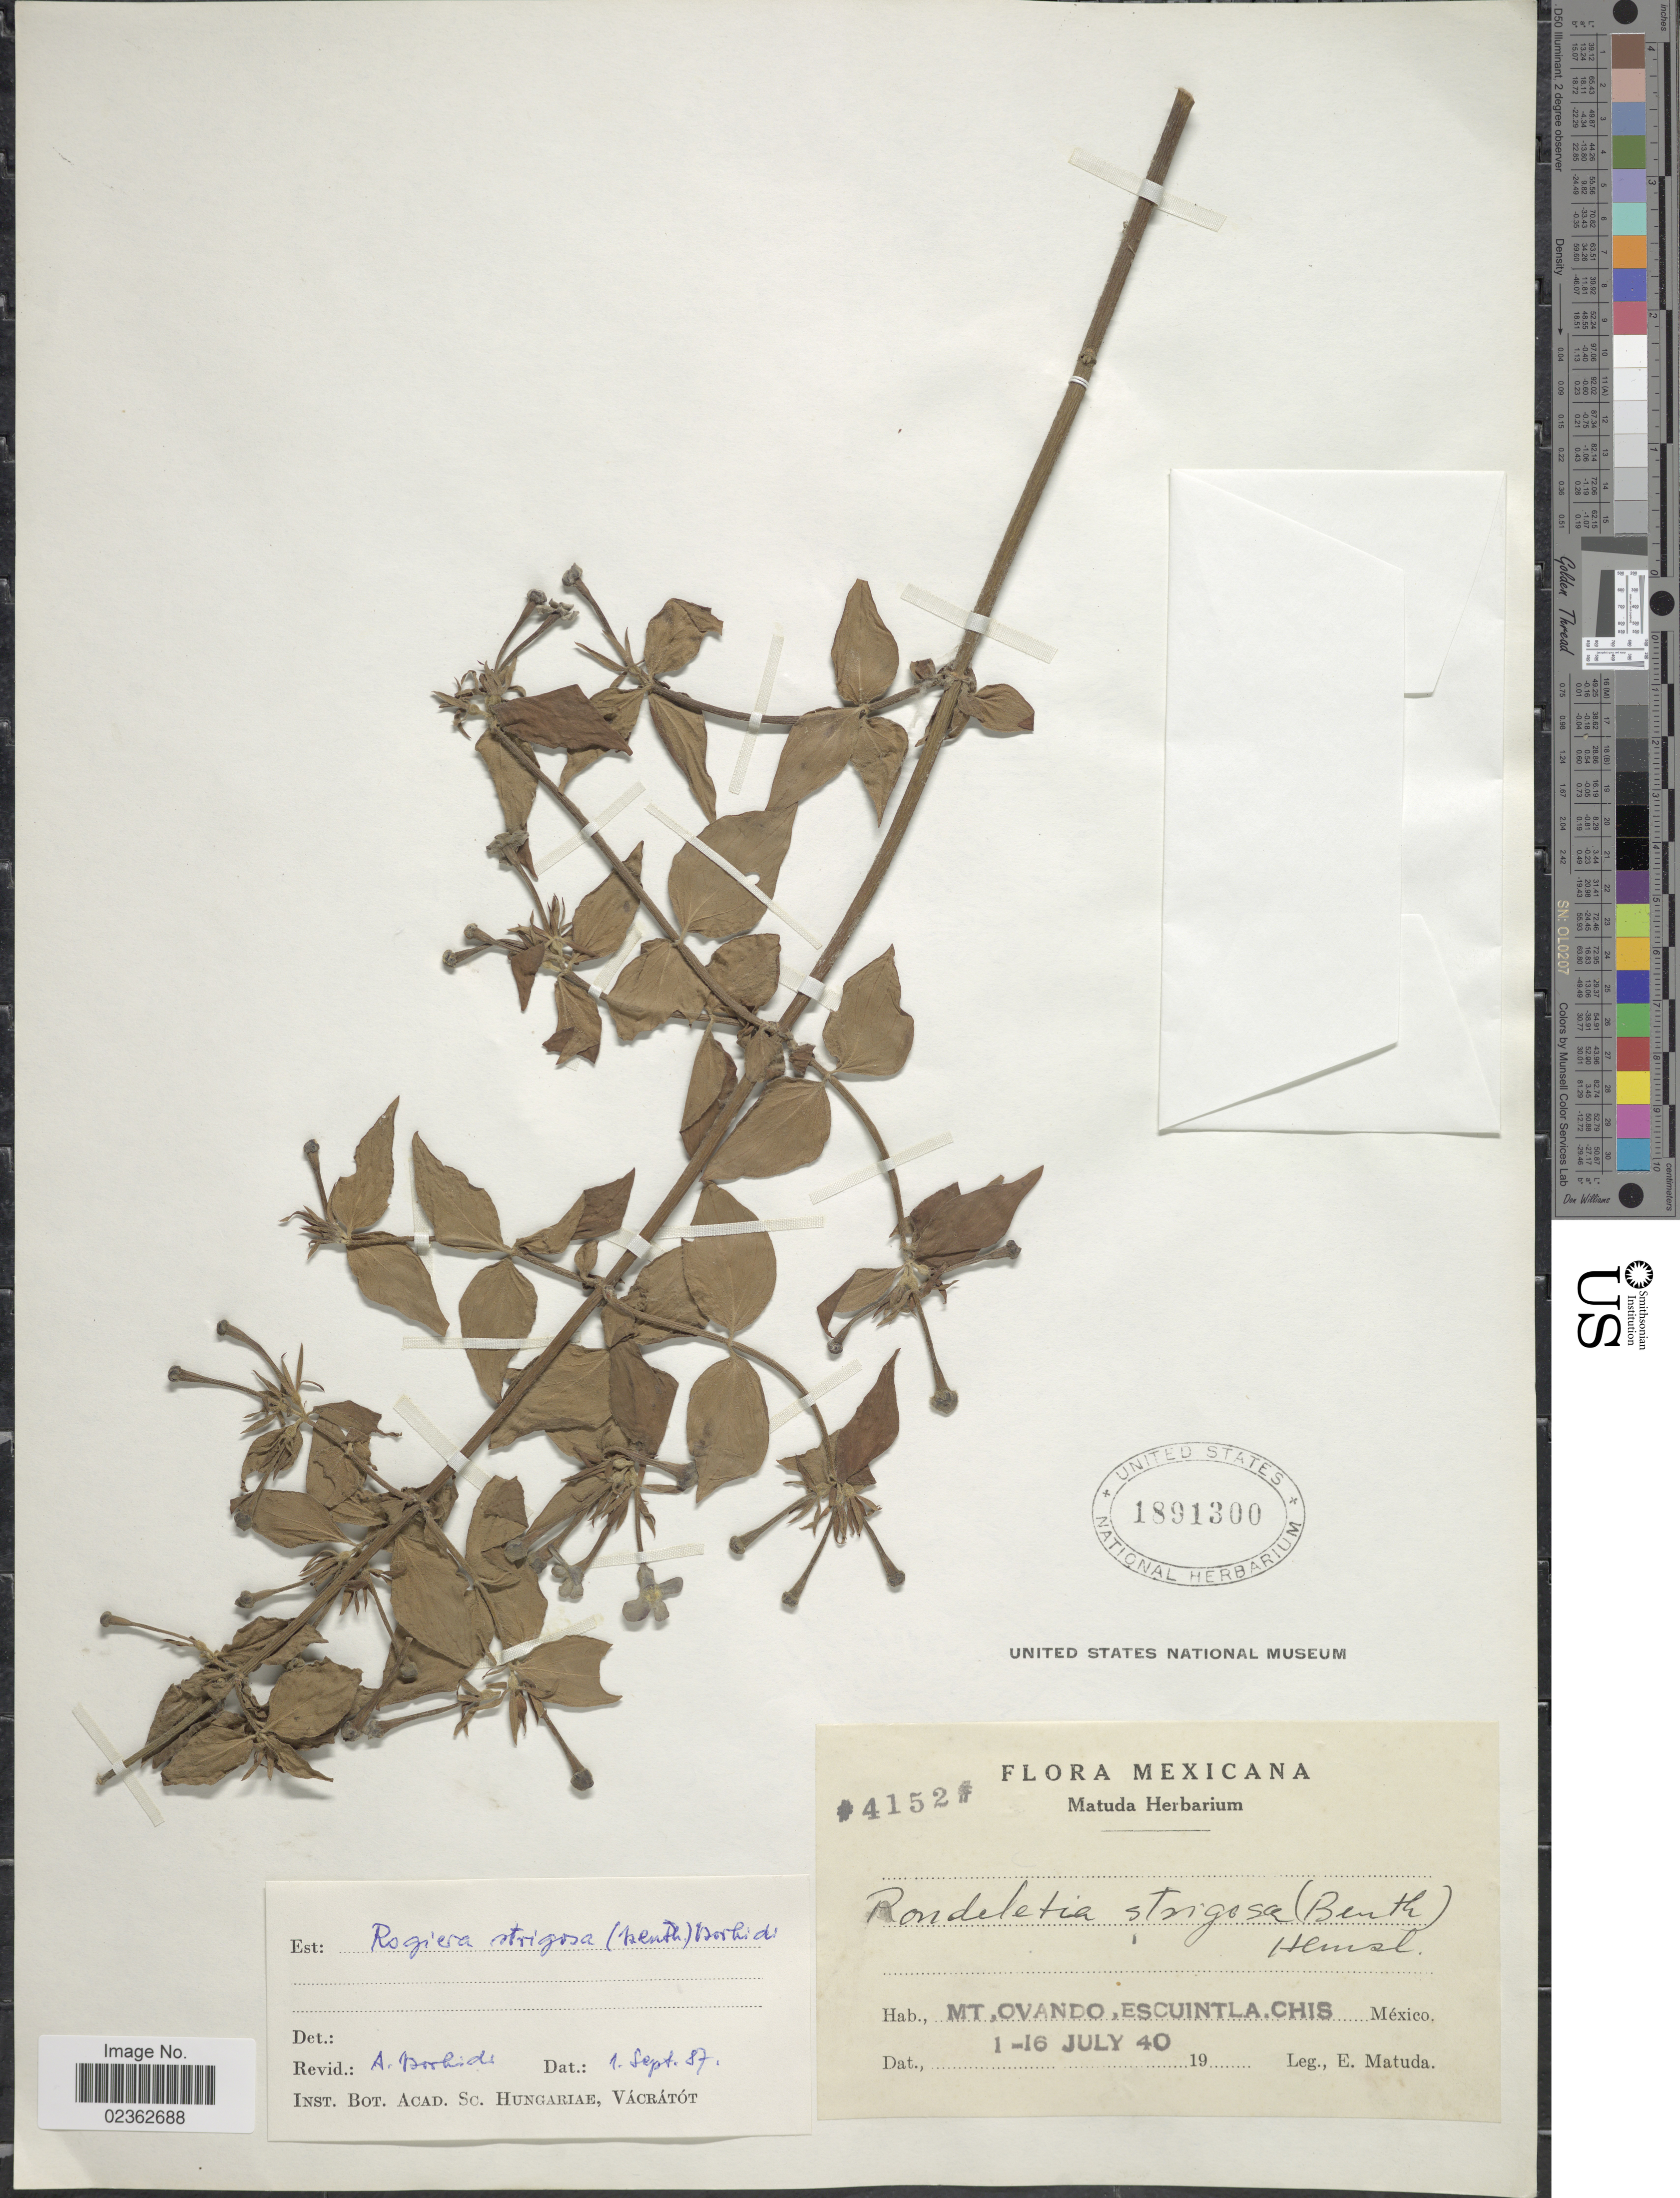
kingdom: Plantae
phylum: Tracheophyta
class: Magnoliopsida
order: Gentianales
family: Rubiaceae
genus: Rogiera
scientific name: Rogiera strigosa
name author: (Benth.) Borhidi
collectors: E. Matuda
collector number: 4152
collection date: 1940-07-01/1940-07-16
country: Mexico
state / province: Chiapas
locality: Mt. Ovando, Escuintla.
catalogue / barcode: US 1891300